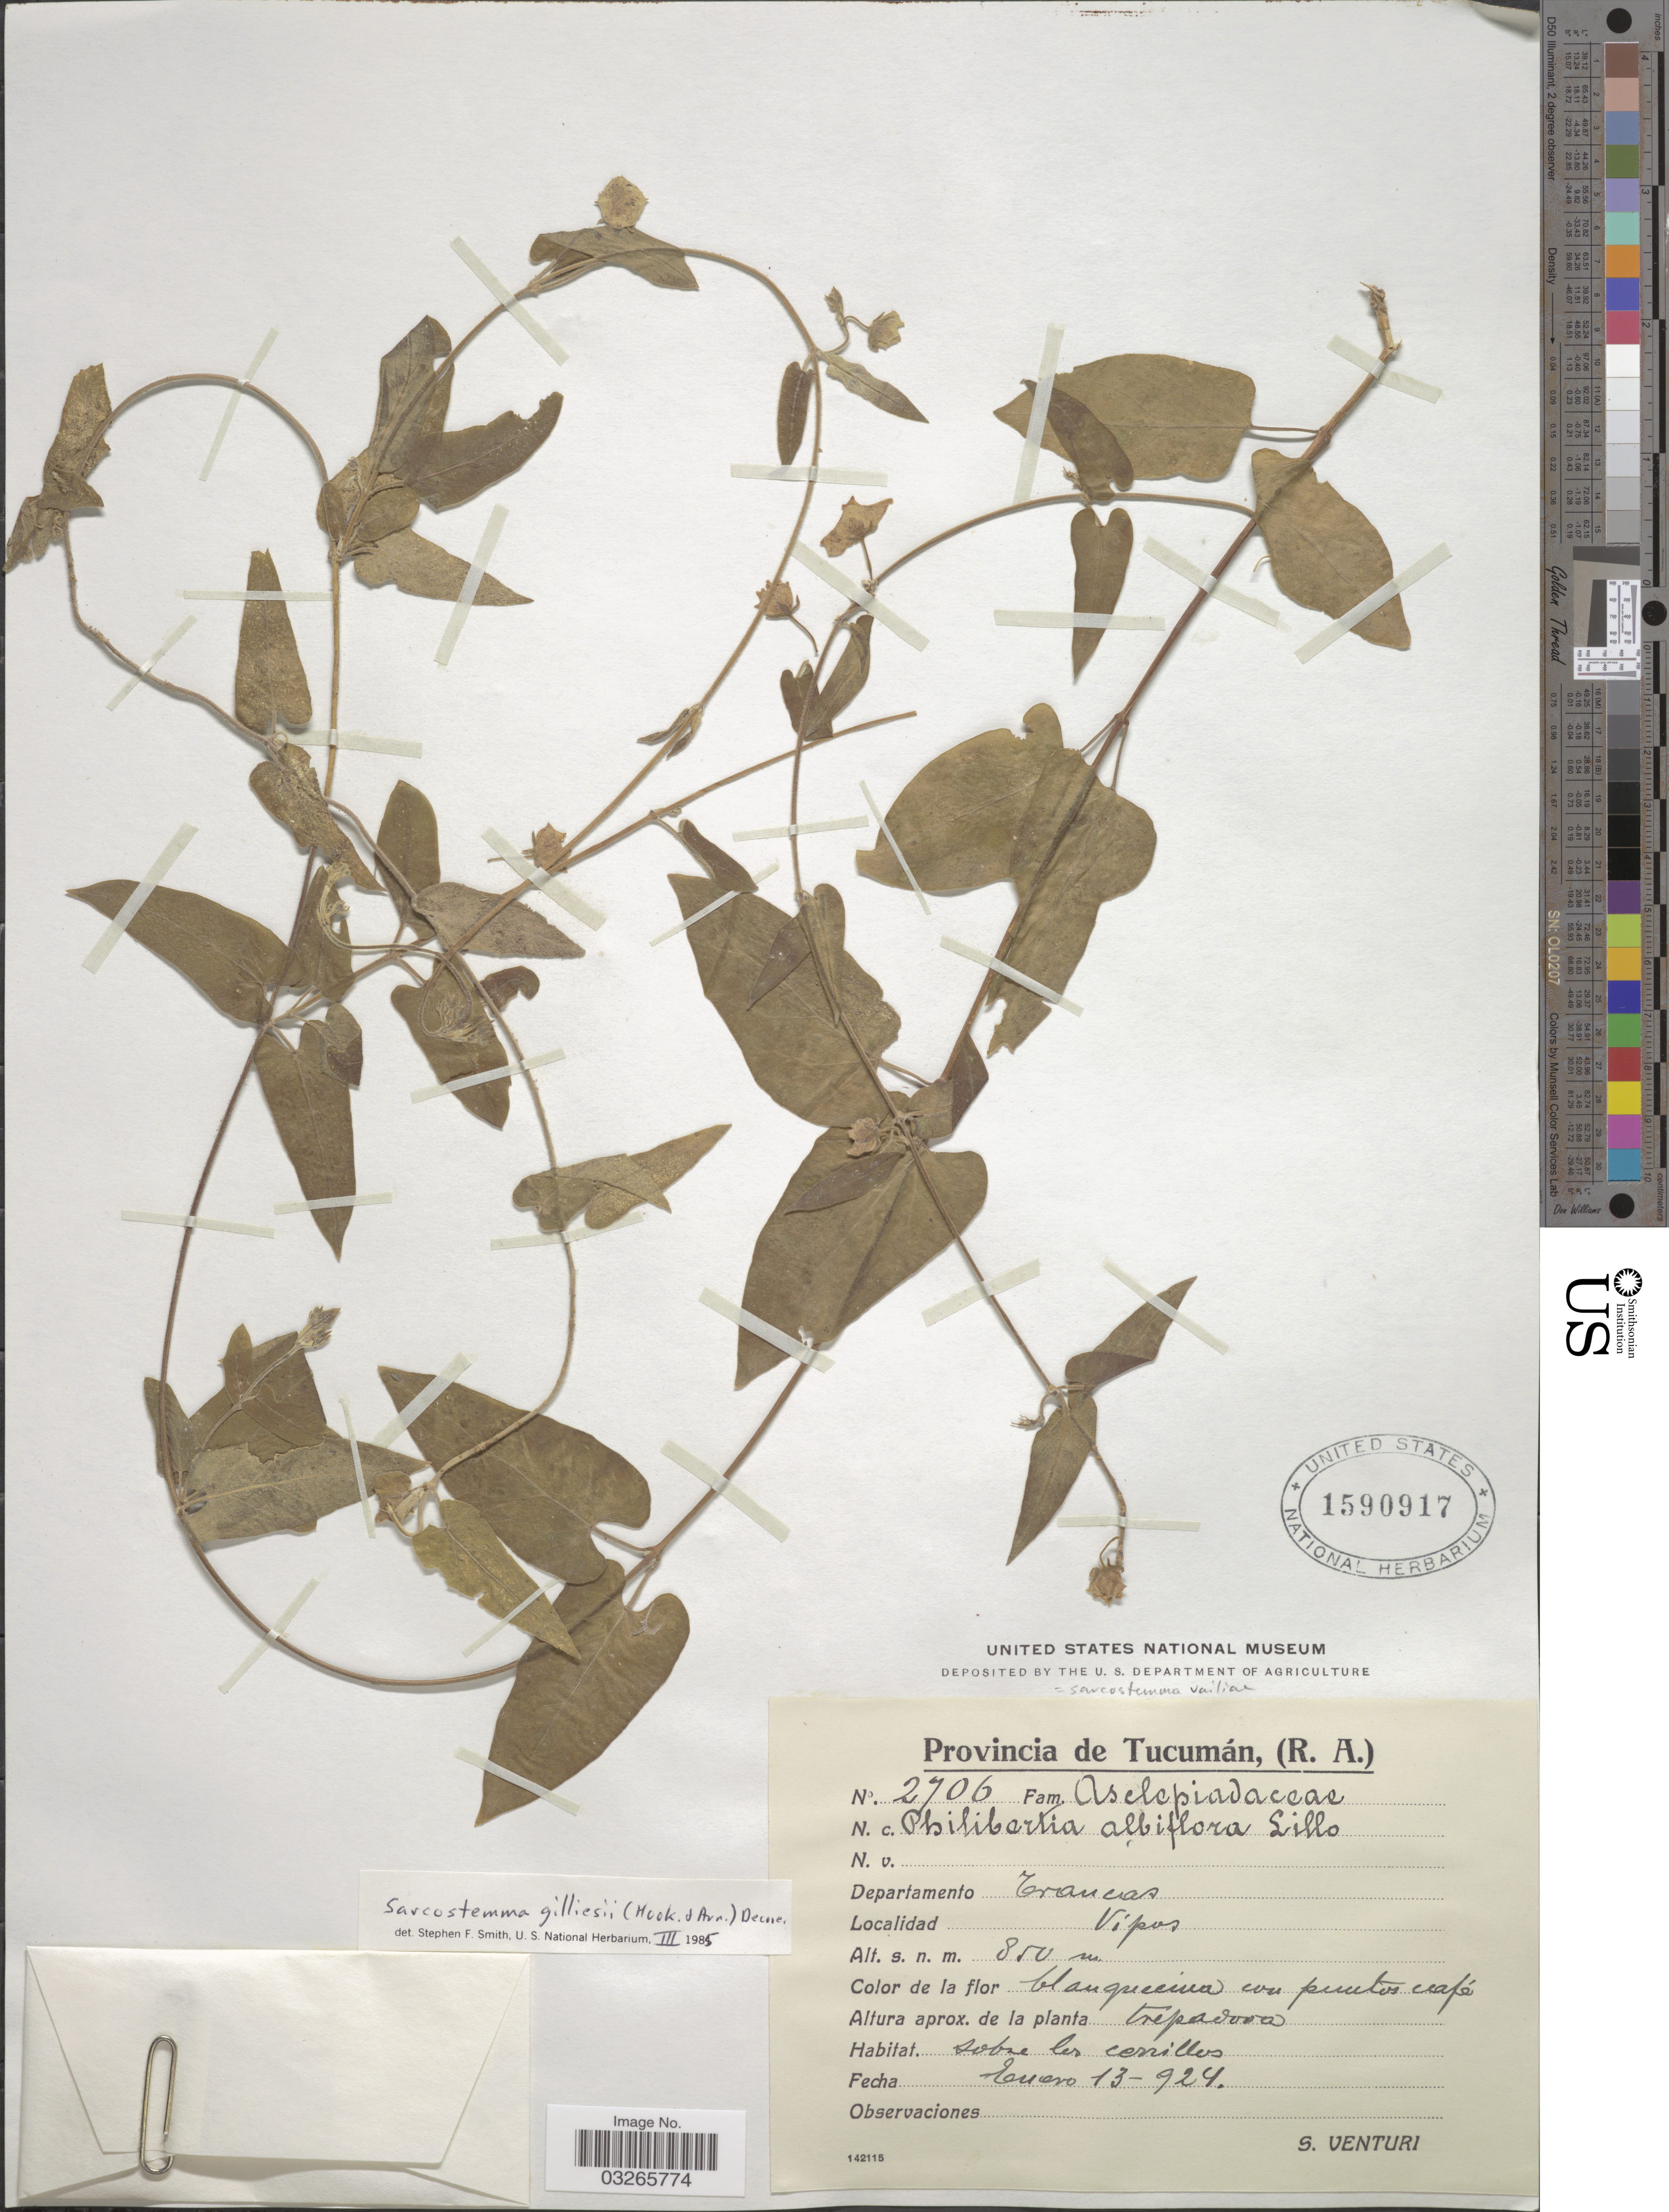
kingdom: Plantae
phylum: Tracheophyta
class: Magnoliopsida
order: Gentianales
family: Apocynaceae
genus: Sarcostemma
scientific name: Sarcostemma gilliesii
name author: (Hook. & Arn.) Decne.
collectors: S. Venturi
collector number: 2706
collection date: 1924-01-13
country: Argentina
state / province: Tucuman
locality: Departamento Trancas. Vipos.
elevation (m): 850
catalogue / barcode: US 1590917